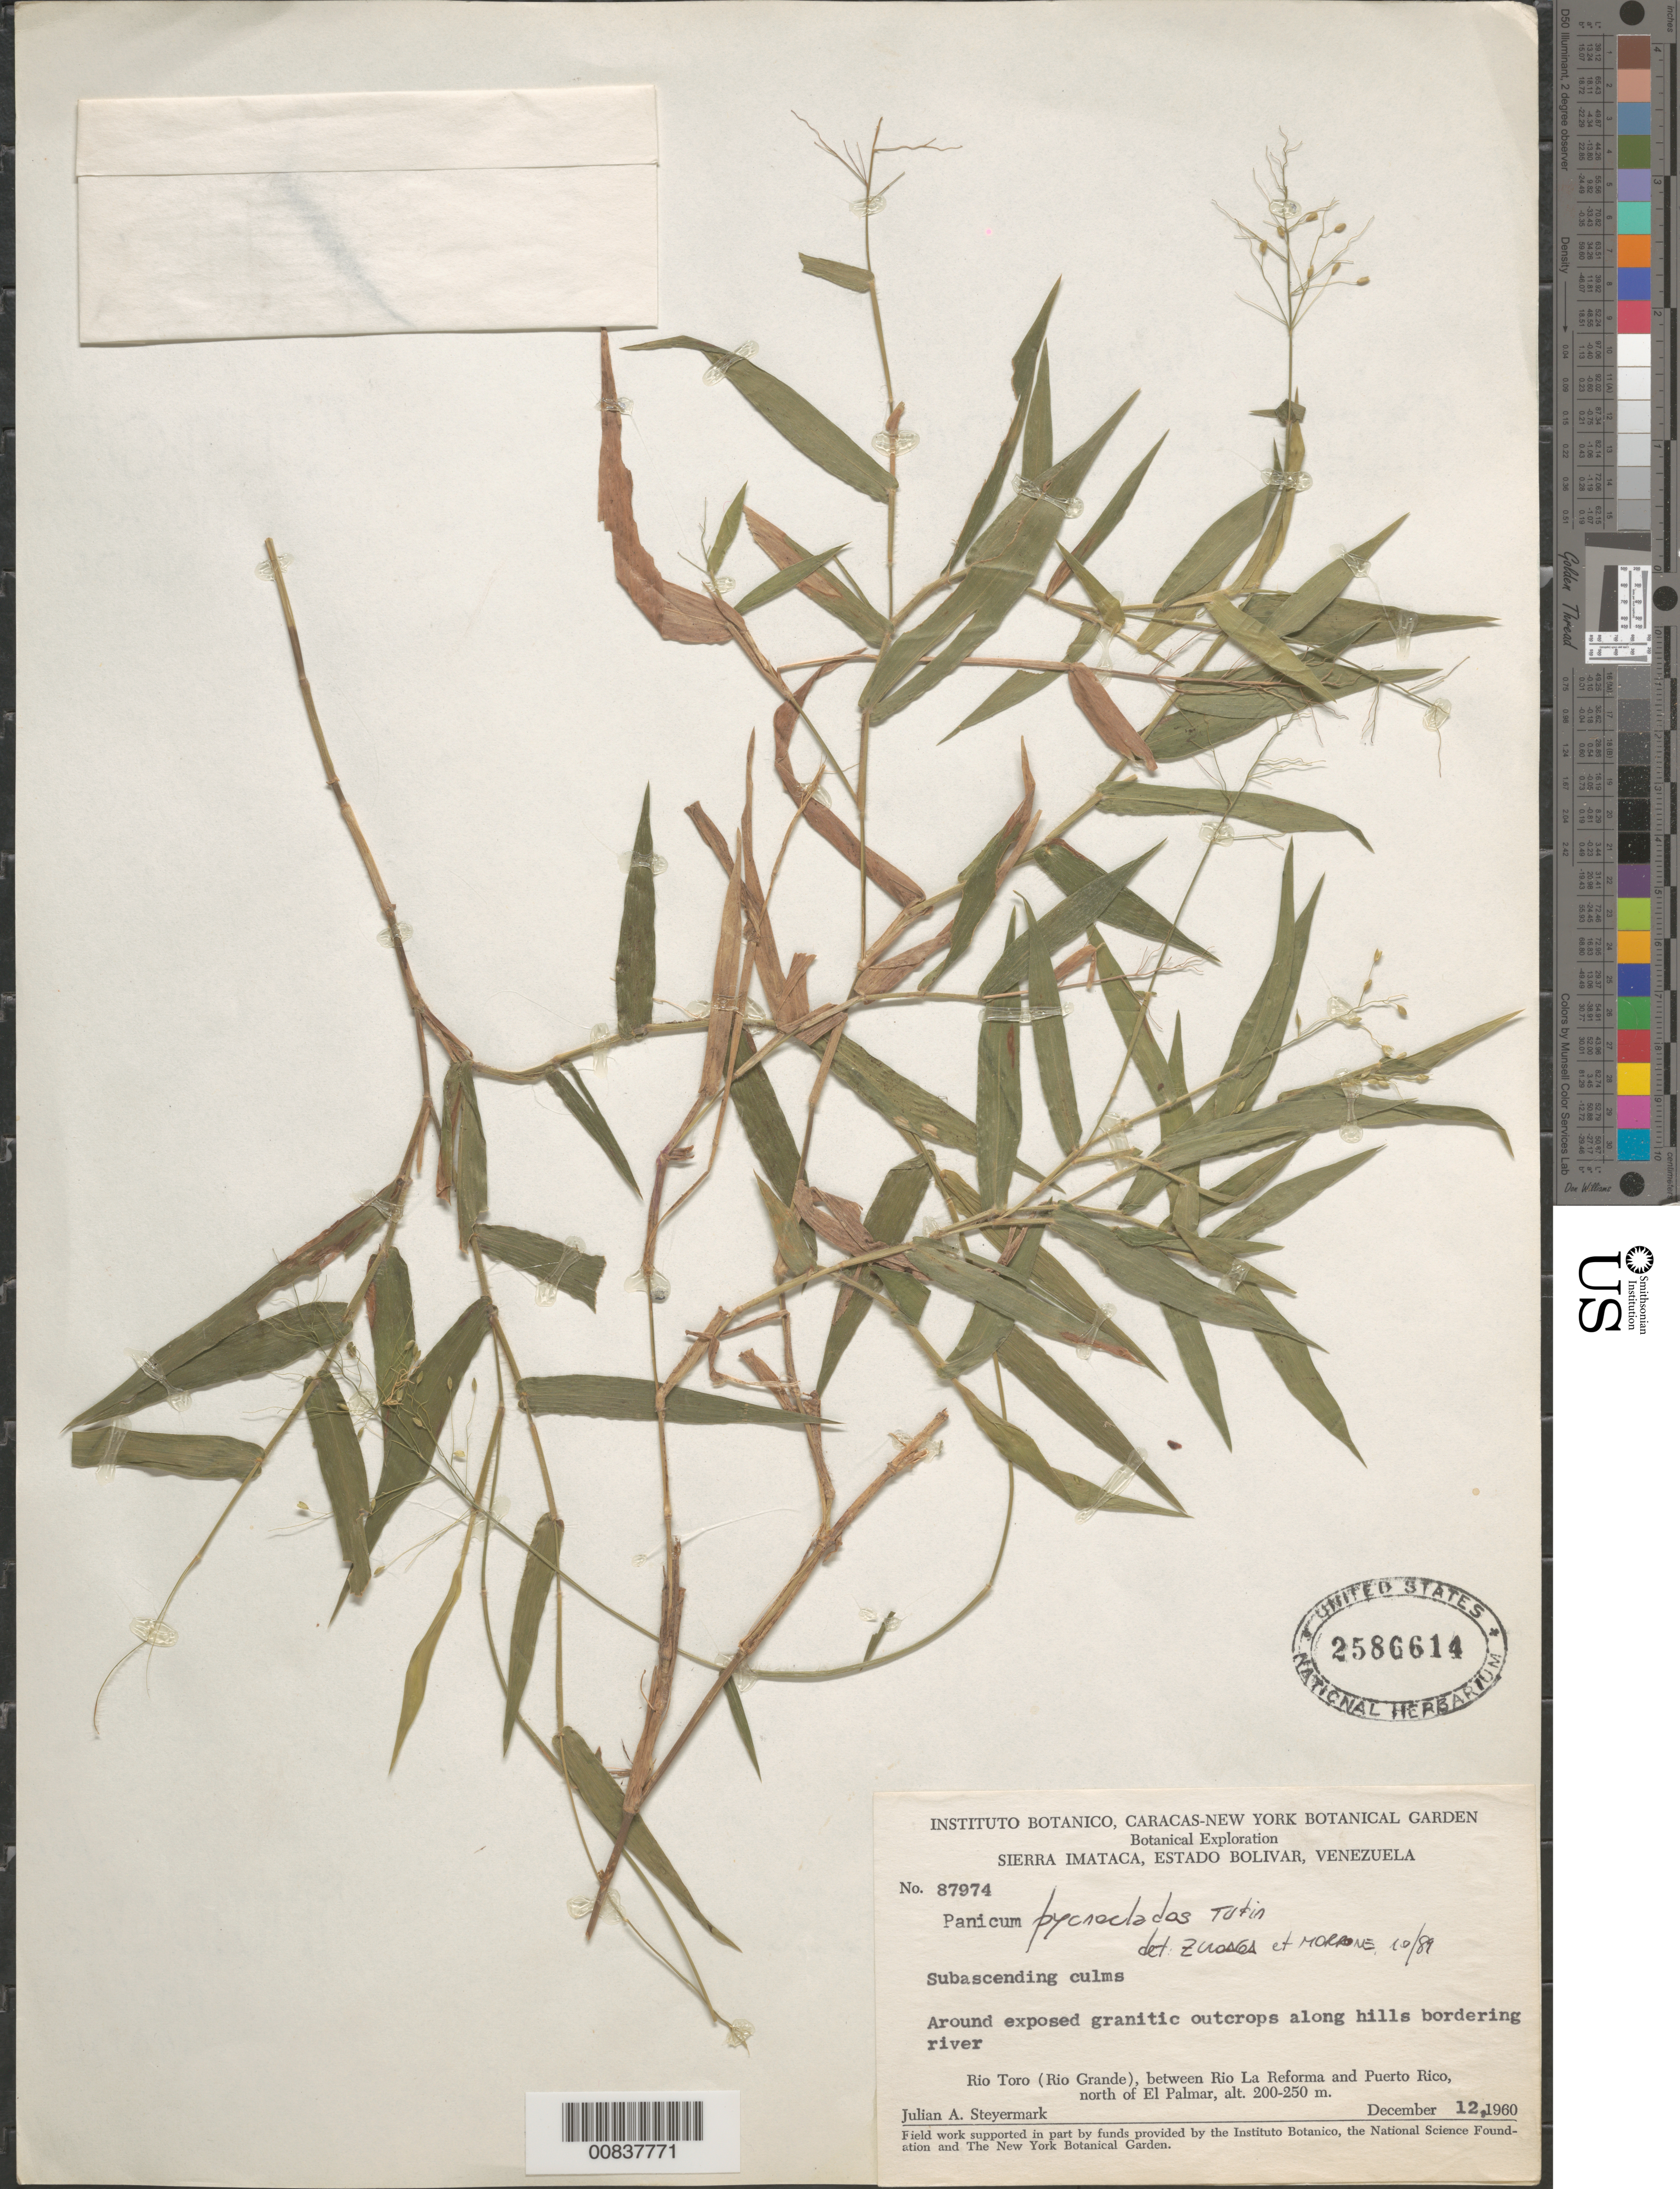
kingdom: Plantae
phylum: Tracheophyta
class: Liliopsida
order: Poales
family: Poaceae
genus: Panicum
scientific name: Panicum pycnoclados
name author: Tutin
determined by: Zuloaga, F. O.; Morrone, O. N.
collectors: J. Steyermark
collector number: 87974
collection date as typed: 12-Dec-60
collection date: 1960-12-12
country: Venezuela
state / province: Bolívar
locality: Sierra Imataca; Río Toro (Río Grande), between Río La Reforma and Puerto Rico, N of El Palmar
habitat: Exposed granitic outcrops along hills bordering river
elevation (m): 200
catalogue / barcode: US 2586614